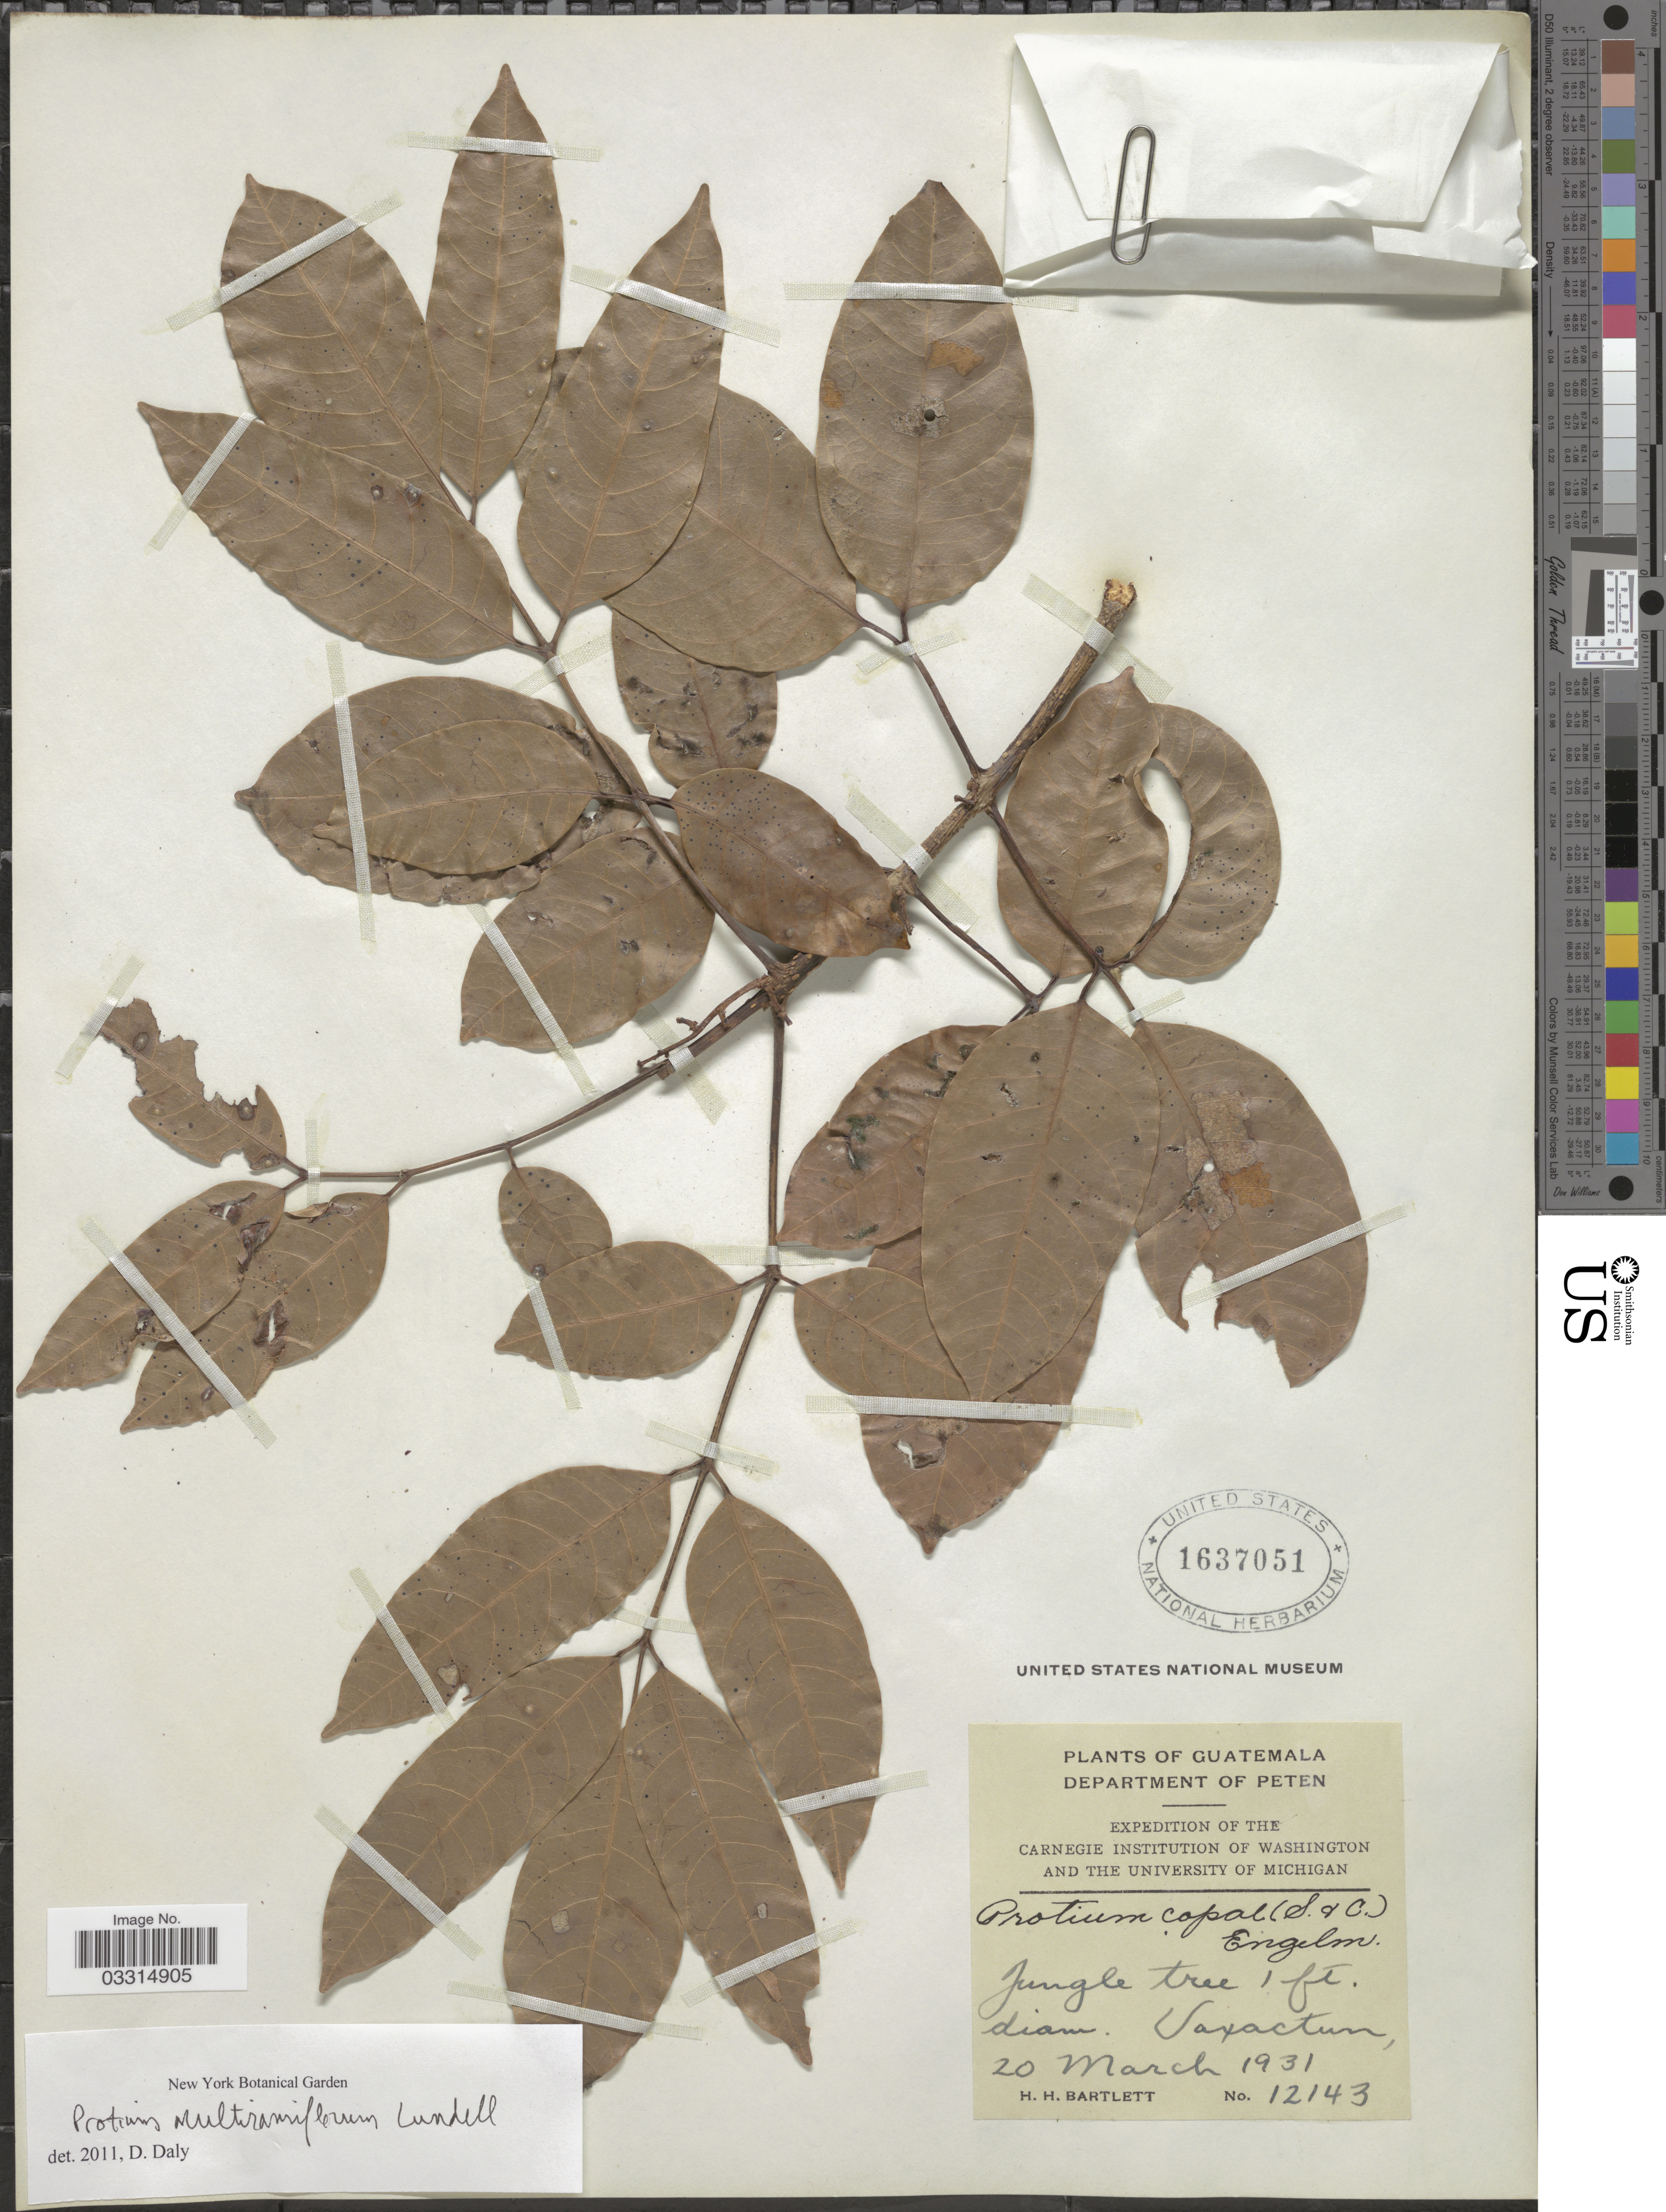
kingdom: Plantae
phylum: Tracheophyta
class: Magnoliopsida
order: Sapindales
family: Burseraceae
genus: Protium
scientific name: Protium multiramiflorum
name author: Lundell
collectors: H. H. Bartlett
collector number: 12143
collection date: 1931-03-20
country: Guatemala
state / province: El Petén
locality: Department of Peten. Uaxactun.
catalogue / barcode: US 1637051